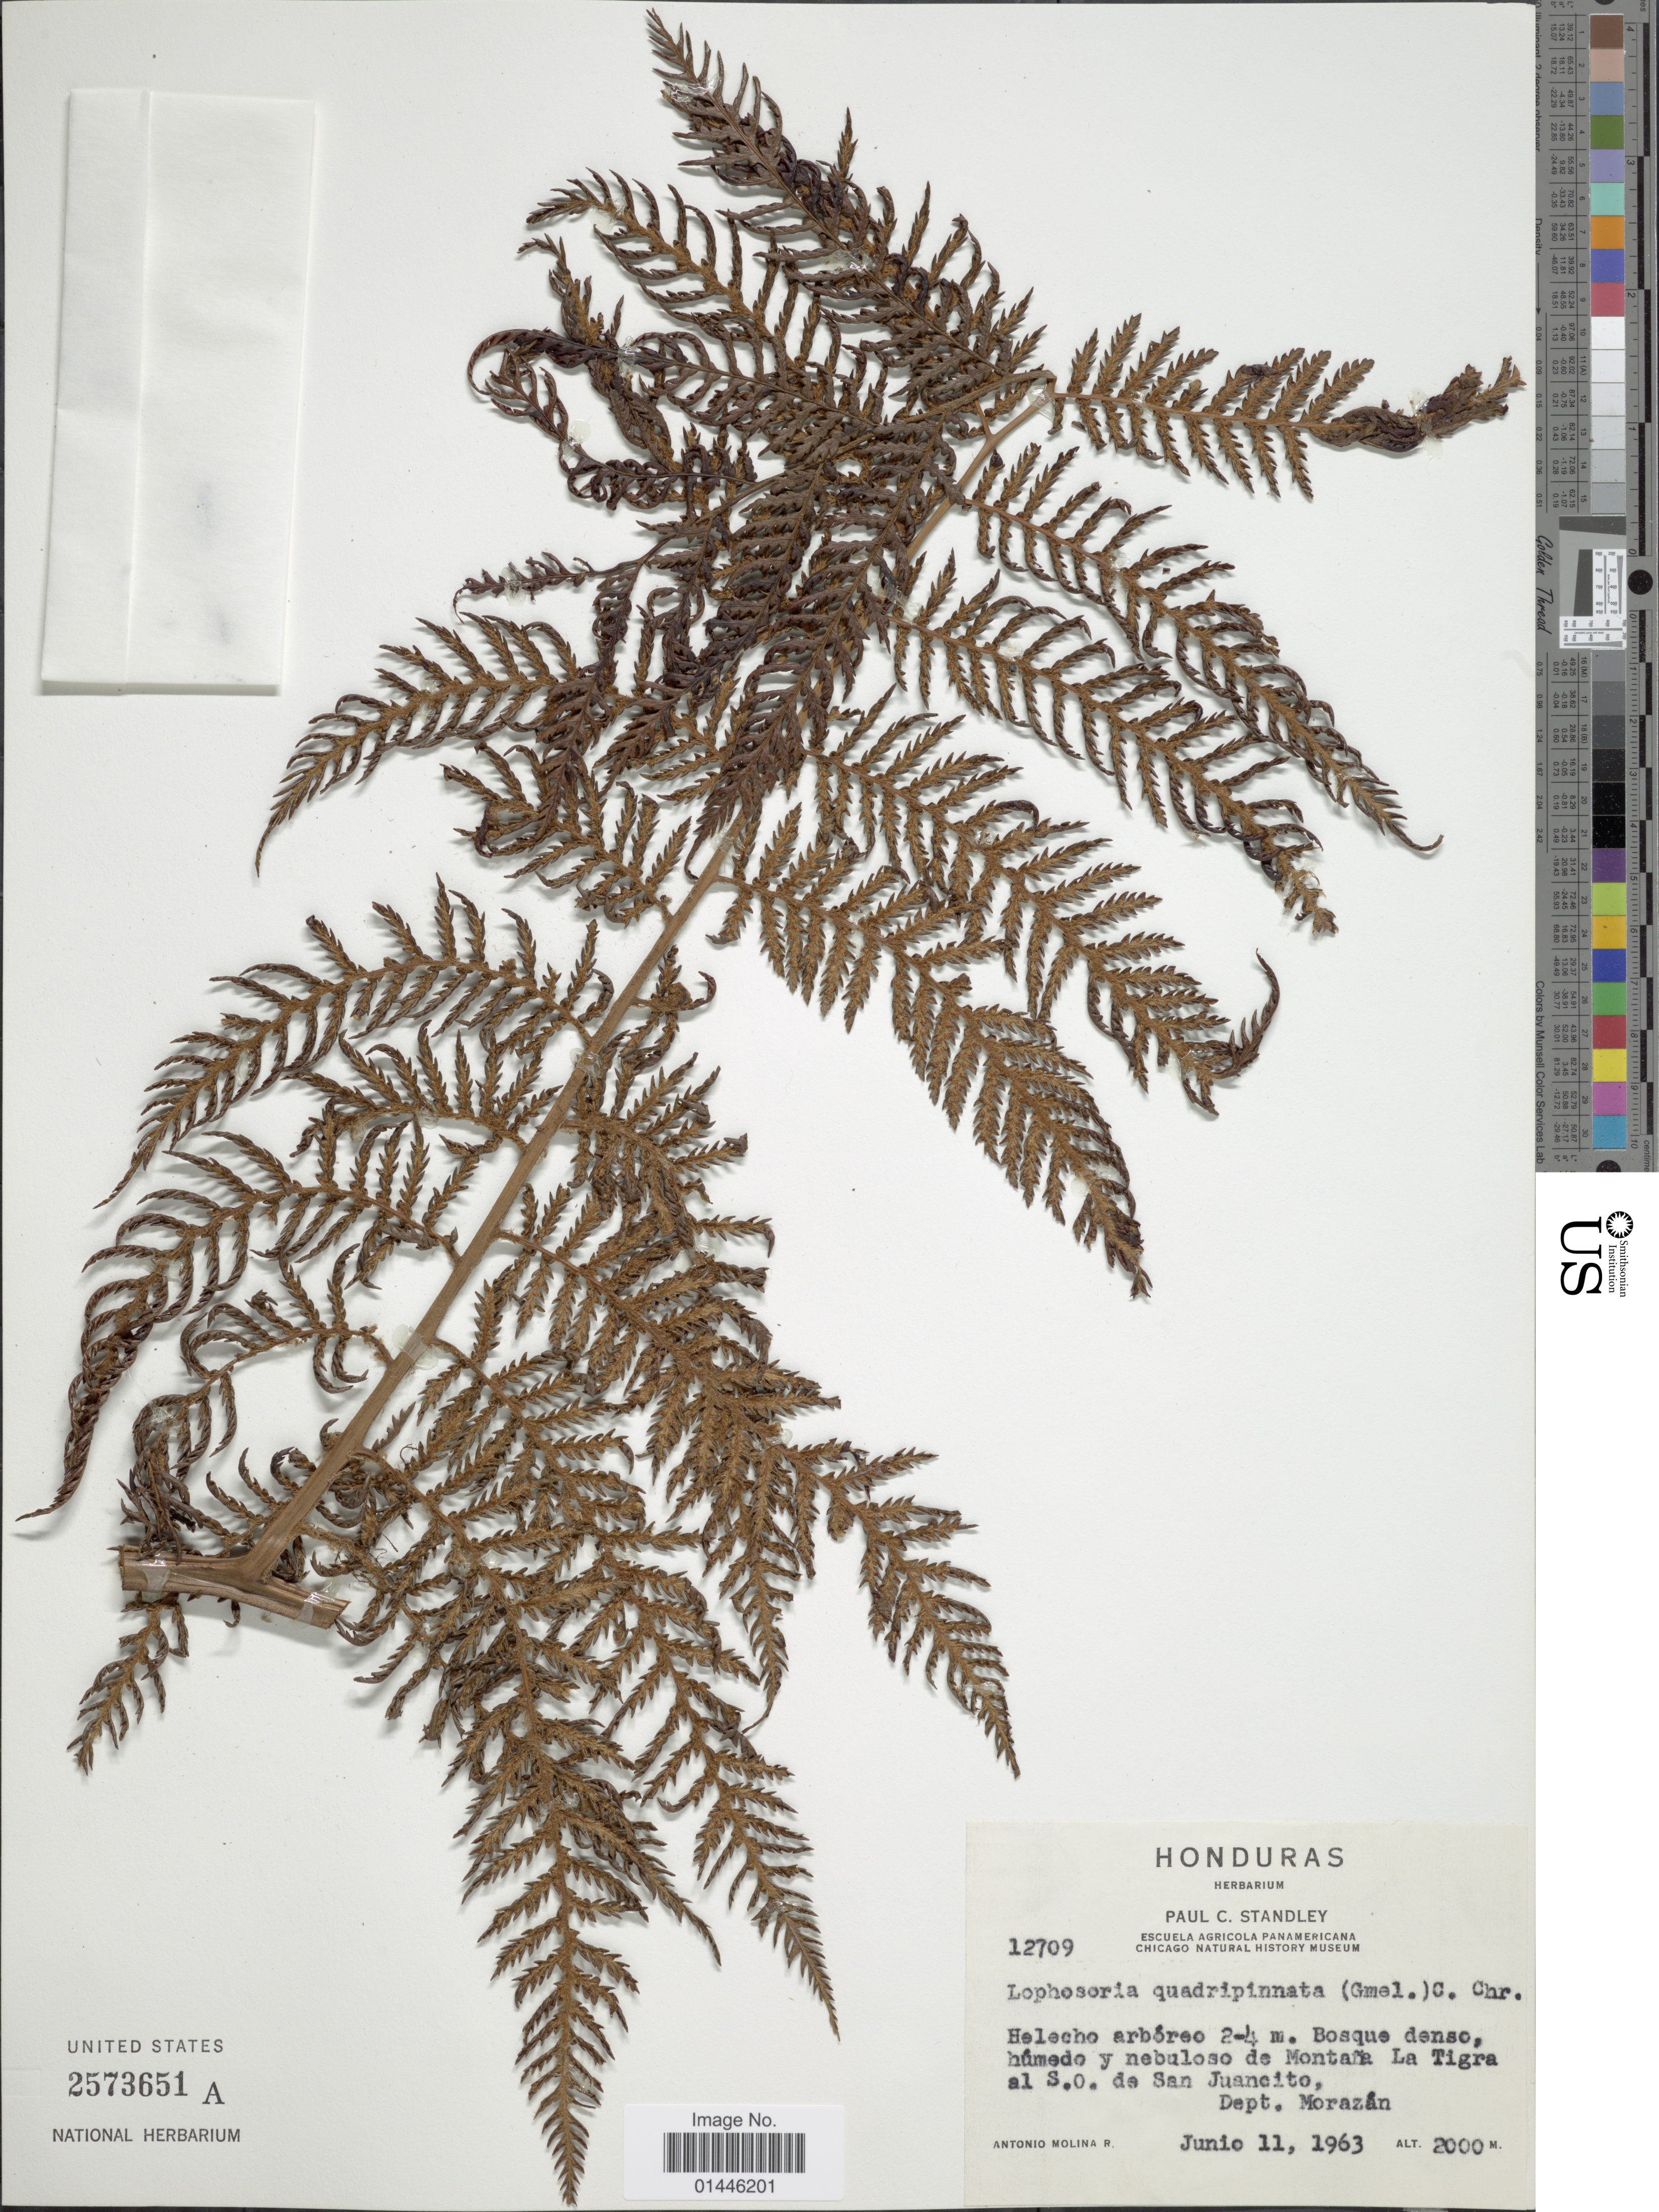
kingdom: Plantae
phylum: Tracheophyta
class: Polypodiopsida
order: Cyatheales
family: Dicksoniaceae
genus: Lophosoria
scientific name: Lophosoria quadripinnata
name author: (J.F. Gmel.) C. Chr.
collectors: A. Molina R.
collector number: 12709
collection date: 1963-06-11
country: Honduras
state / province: Fco. Morazán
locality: Montaña La Tigra al S.O. de San Juancito. Dept. Morazán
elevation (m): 2000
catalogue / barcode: US 2573651A